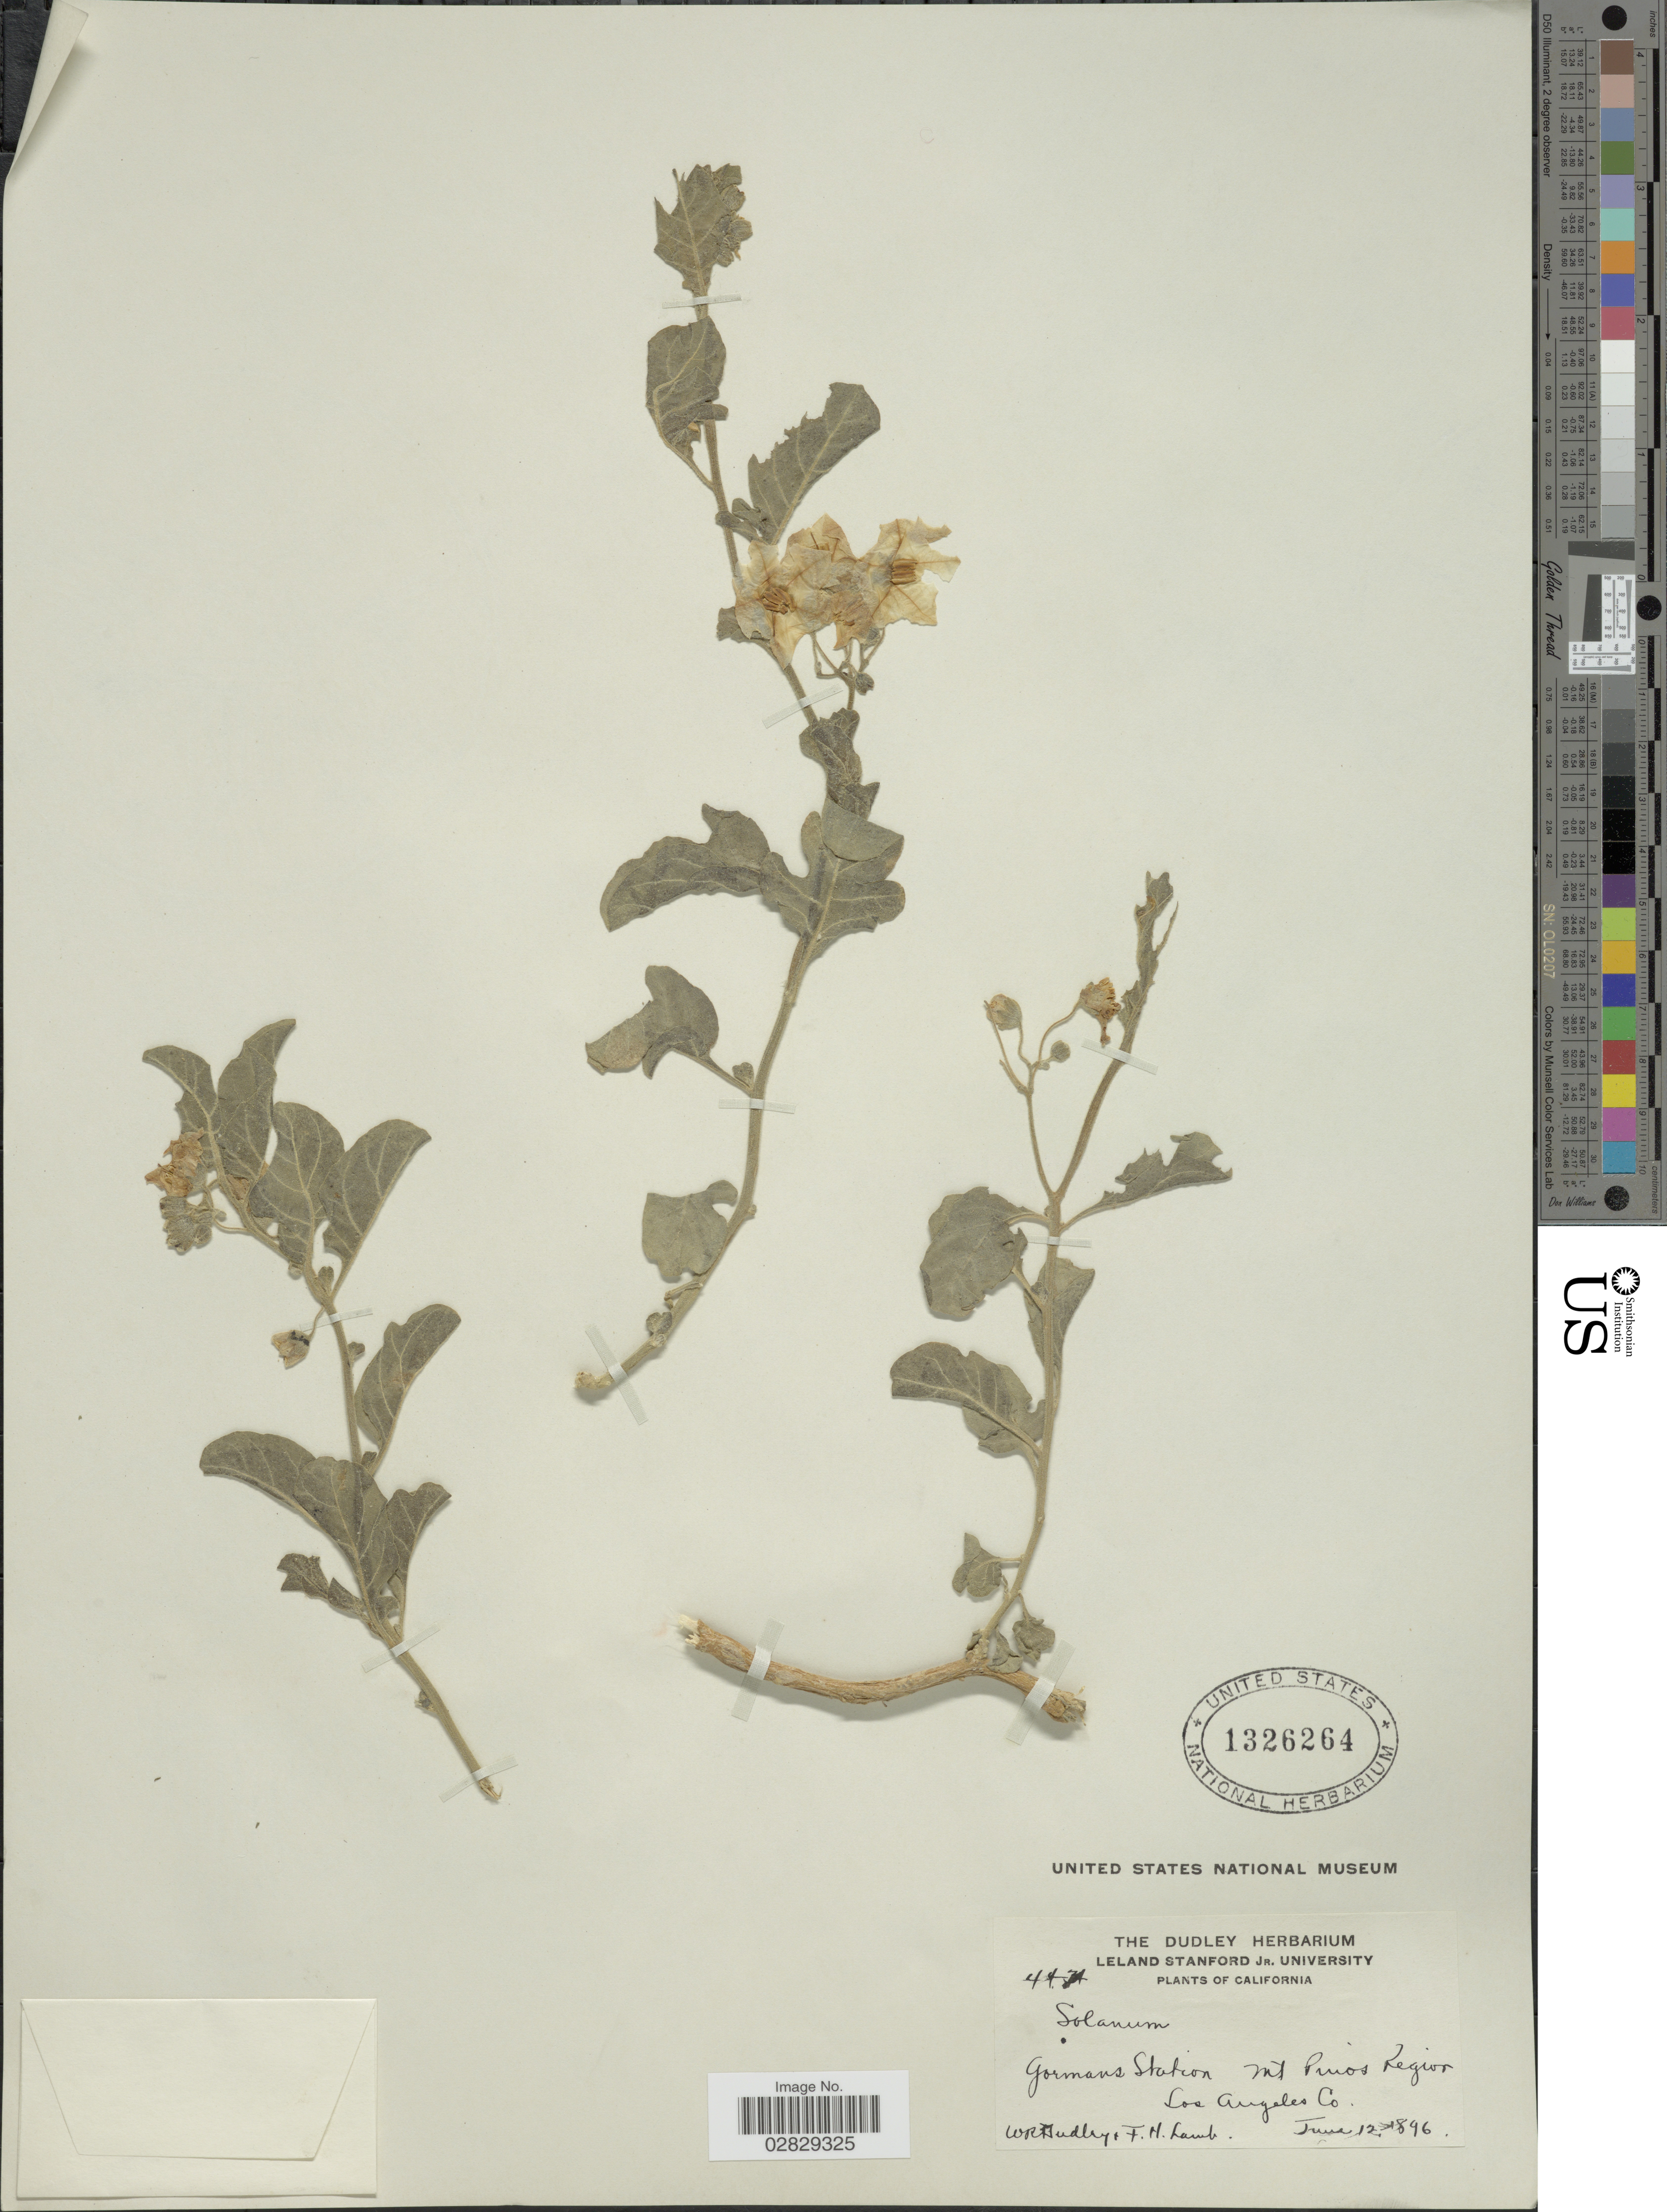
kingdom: Plantae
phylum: Tracheophyta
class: Magnoliopsida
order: Solanales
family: Solanaceae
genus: Solanum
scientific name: Solanum sp.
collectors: W. Dudley & F. H. Lamb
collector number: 417*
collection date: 1896-06-12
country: United States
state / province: California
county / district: Los Angeles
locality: Gormans Station. Mt. Pinos Region. Los Angeles Co.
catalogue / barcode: US 1326264